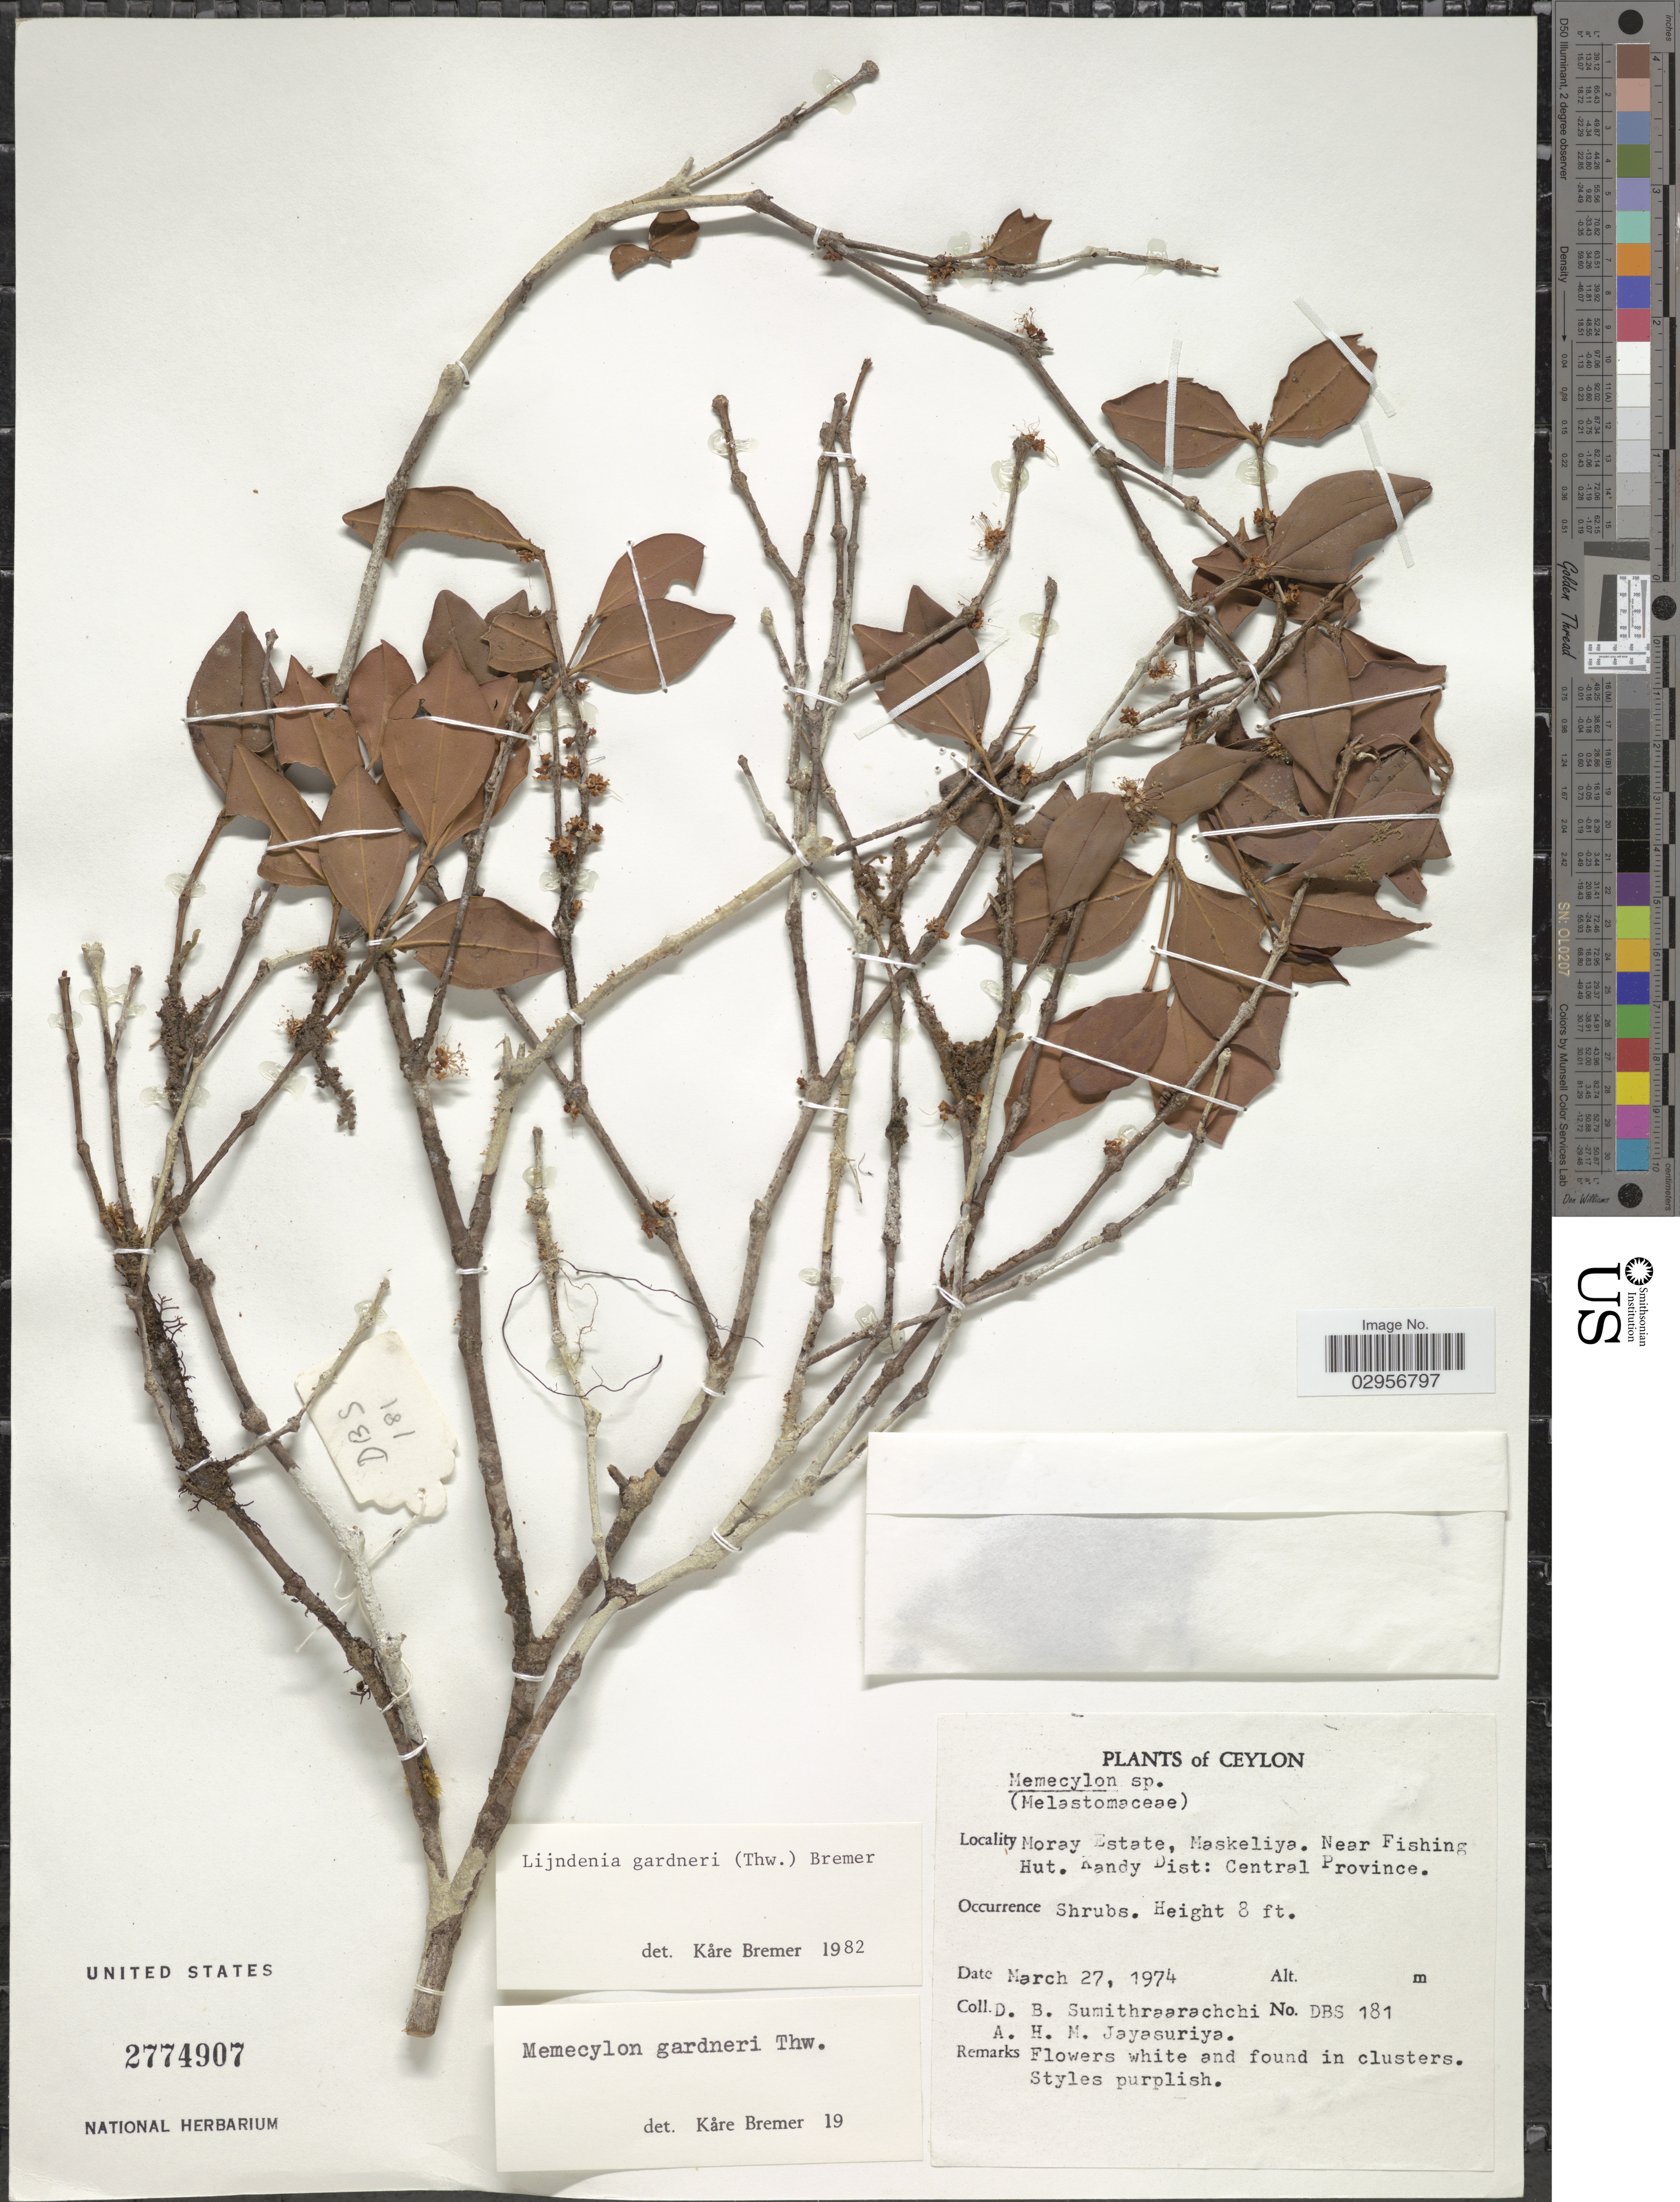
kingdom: Plantae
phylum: Tracheophyta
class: Magnoliopsida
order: Myrtales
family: Melastomataceae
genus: Lijndenia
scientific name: Lijndenia gardneri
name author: K. Bremer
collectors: D. B. Sumithraarachchi & A. H. Jayasuriya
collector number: DBS181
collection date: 1974-03-27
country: Sri Lanka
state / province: Central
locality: Ceylon, Moray Estate, Maskeliya. Near Fishing Hut. Kandy District: Central Province.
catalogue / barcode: US 2774907